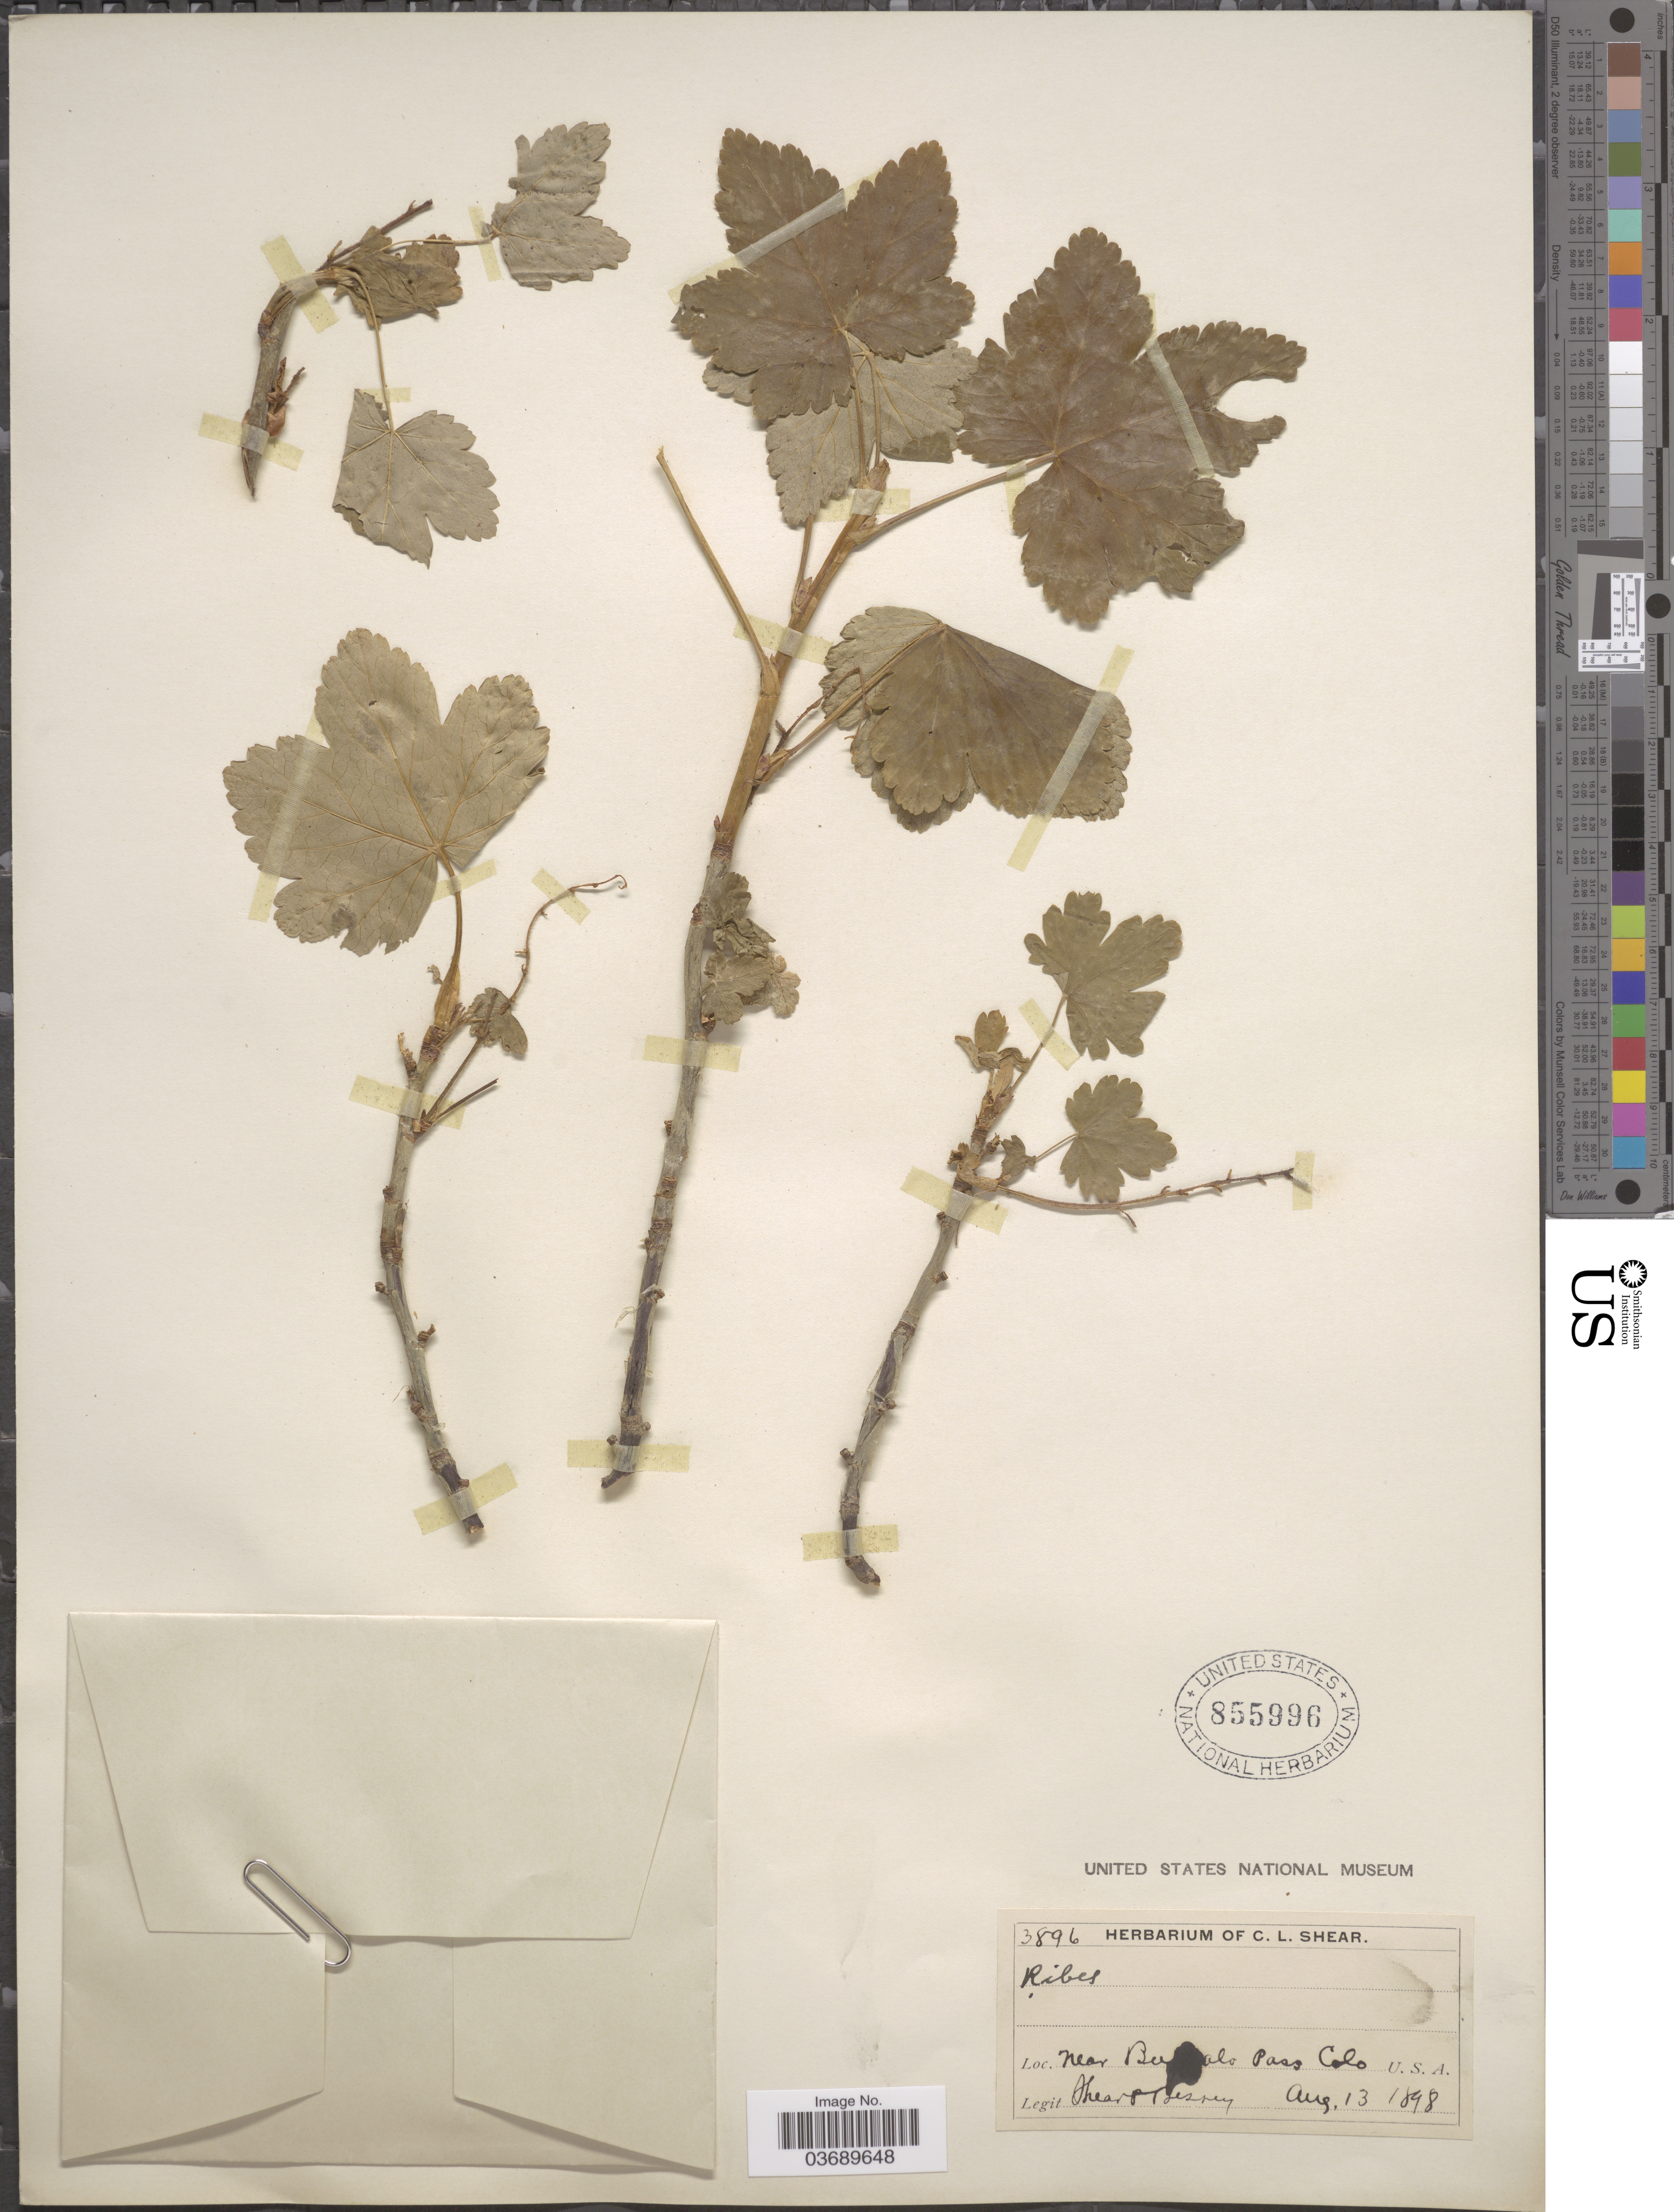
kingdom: Plantae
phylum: Tracheophyta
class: Magnoliopsida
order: Saxifragales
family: Grossulariaceae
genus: Ribes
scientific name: Ribes sp.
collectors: C. L. Shear & -. Bessey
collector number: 3896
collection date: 1898-08-13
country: United States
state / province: Colorado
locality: Near Bu ! alo Pass.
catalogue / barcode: US 855996